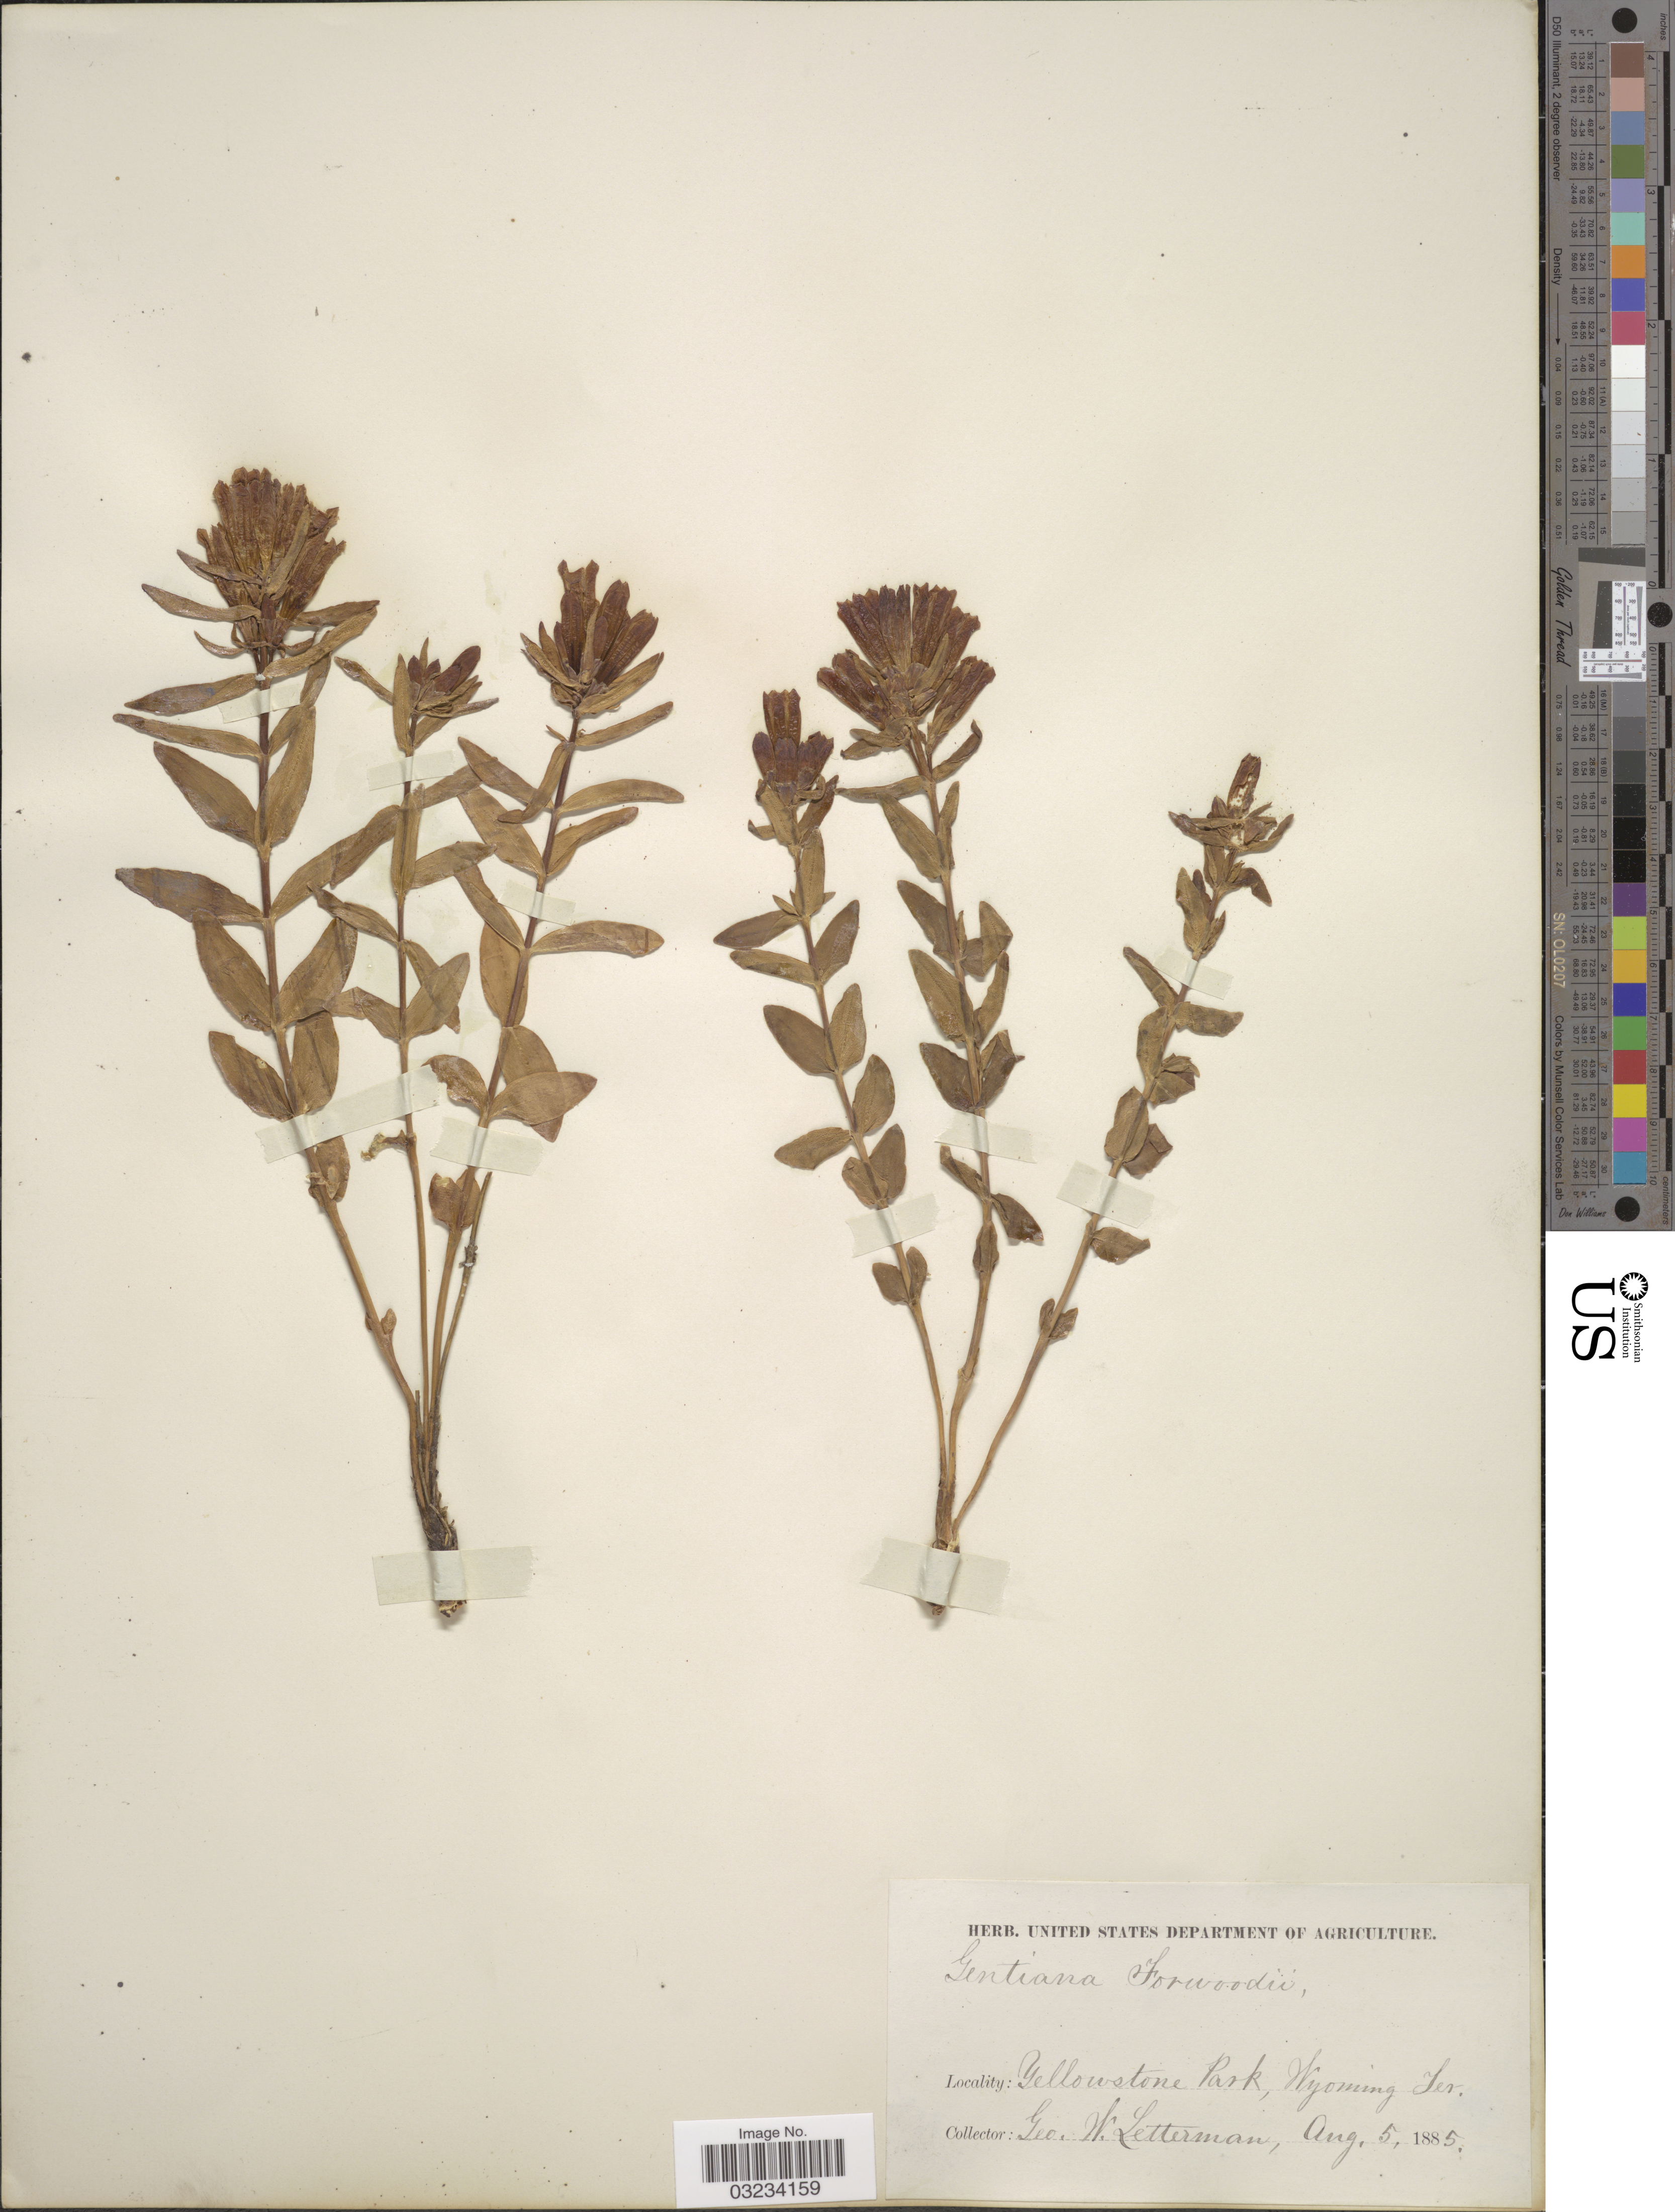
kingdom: Plantae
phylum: Tracheophyta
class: Magnoliopsida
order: Gentianales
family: Gentianaceae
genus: Gentiana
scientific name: Gentiana forwoodii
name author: A. Gray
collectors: G. W. Letterman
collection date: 1885-08-05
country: United States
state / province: Wyoming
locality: Yellowstone Park, Wyoming Ter.